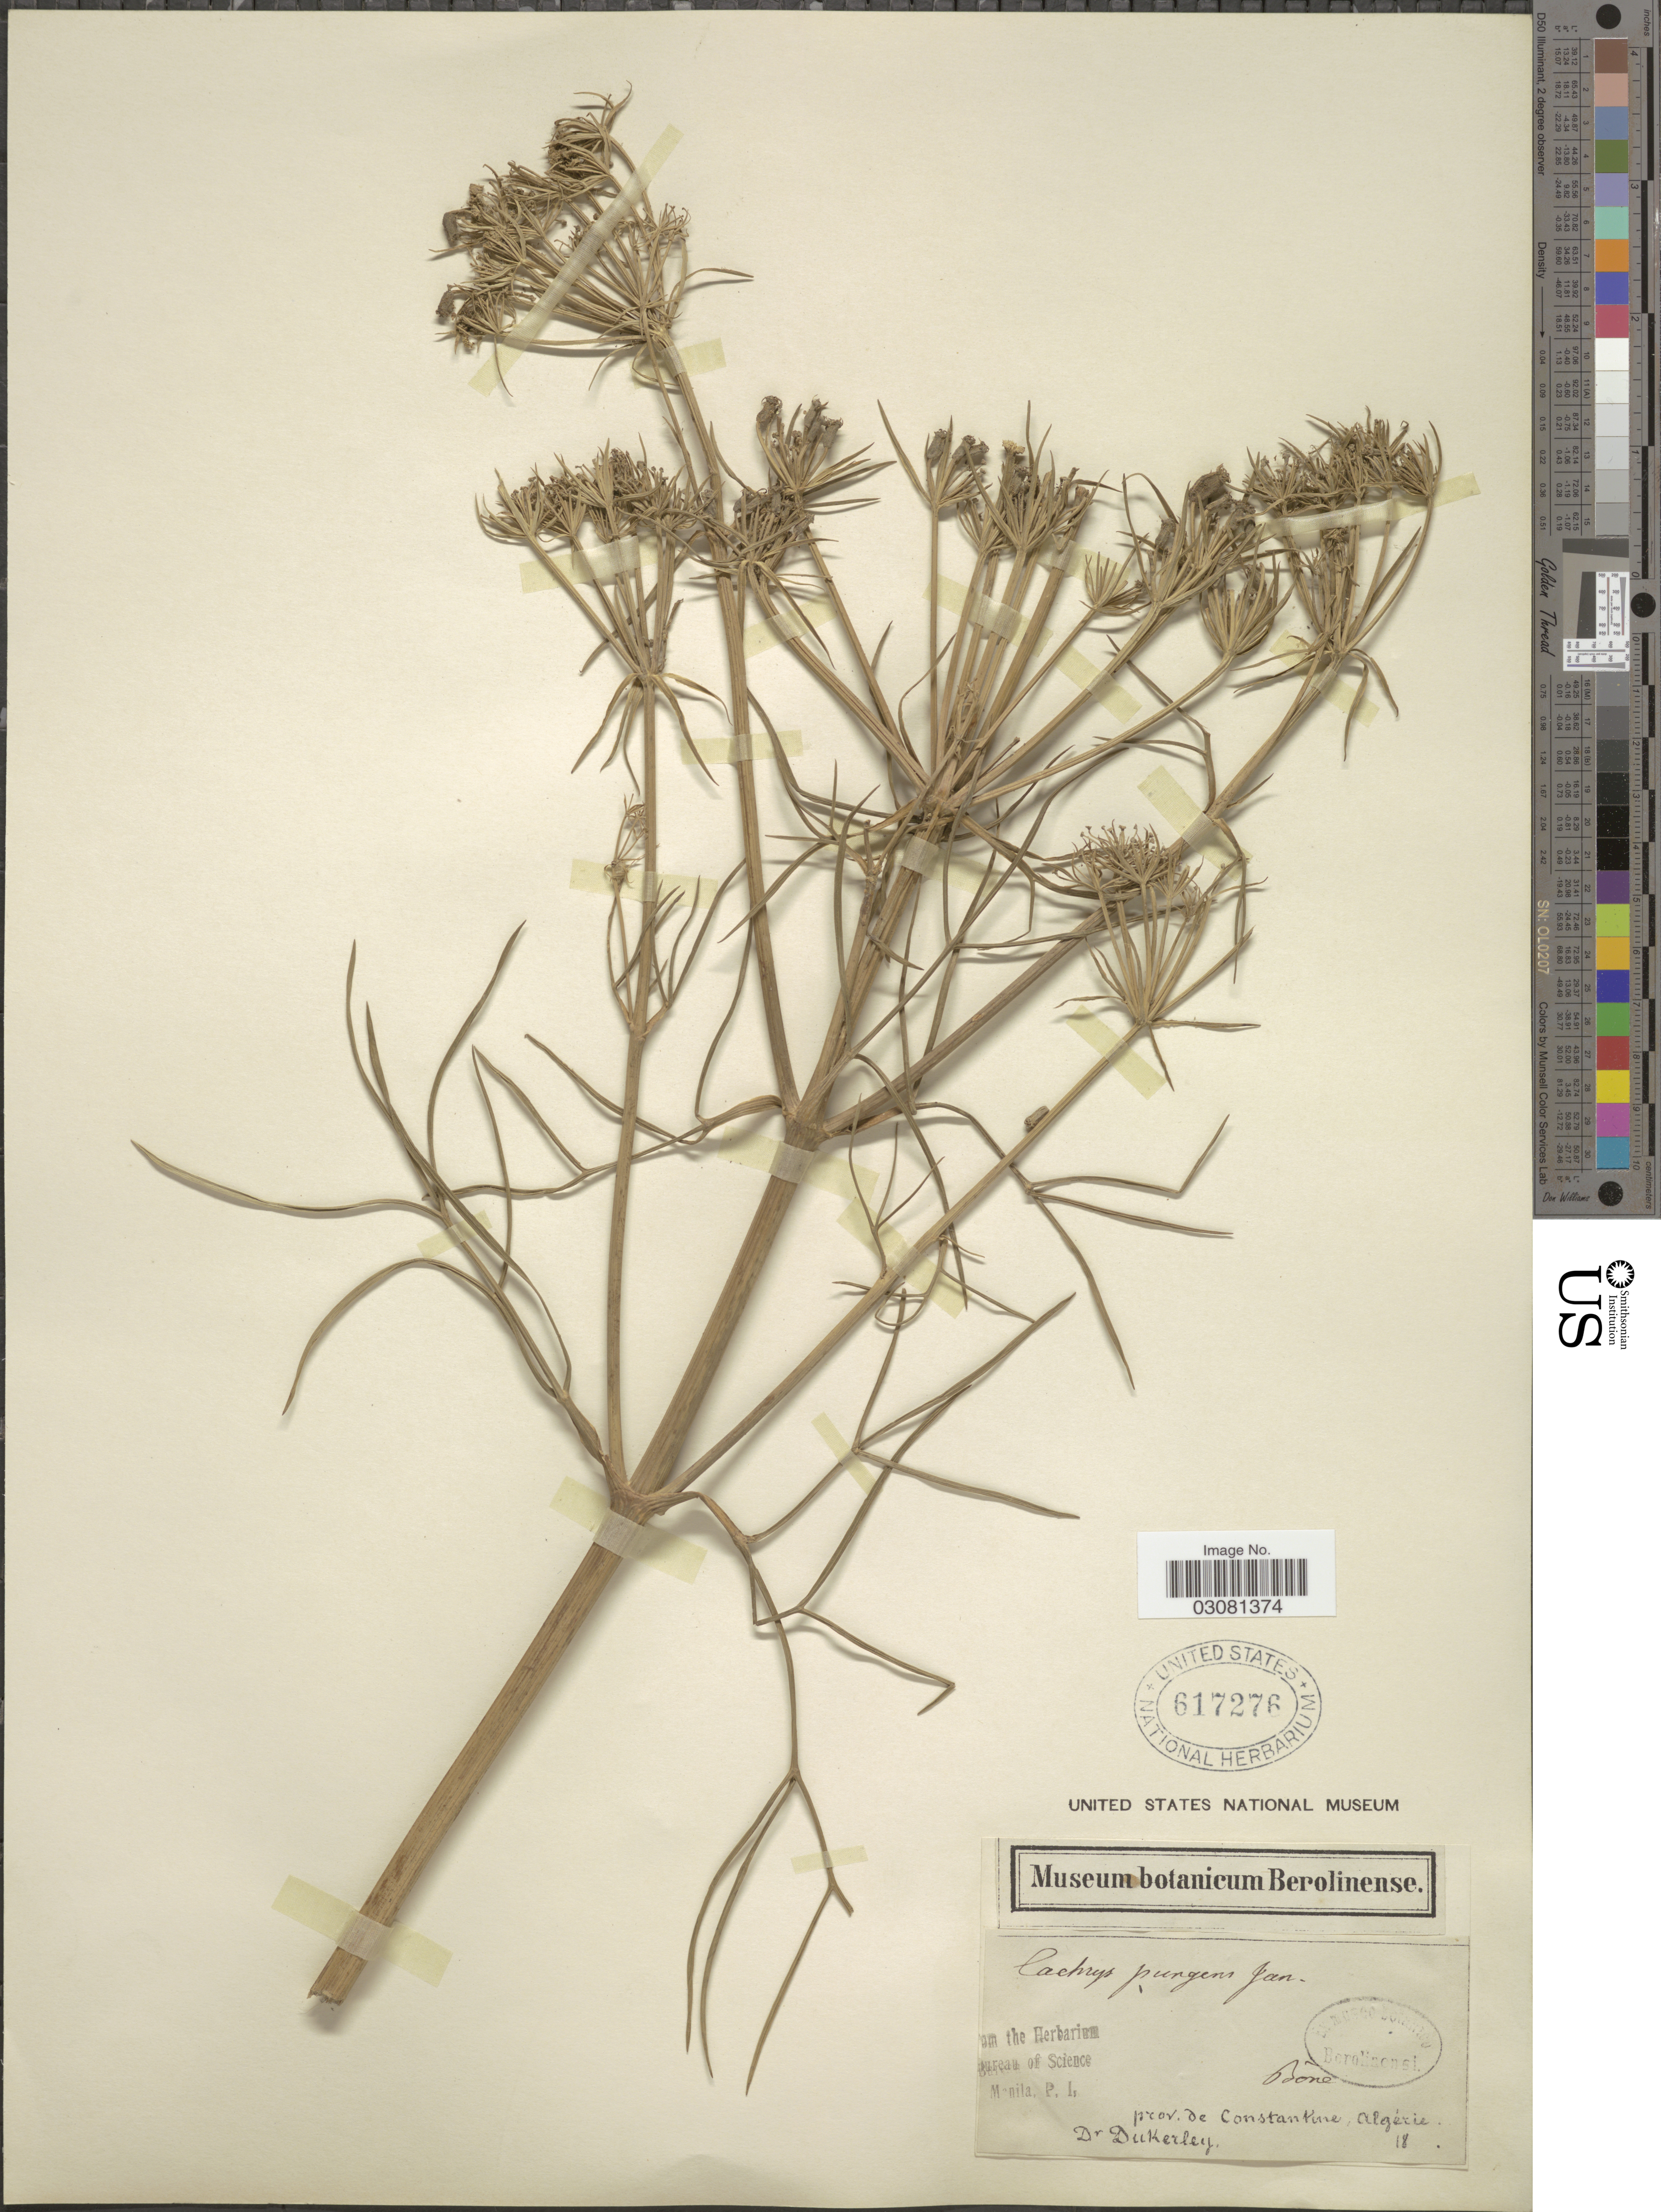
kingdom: Plantae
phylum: Tracheophyta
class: Magnoliopsida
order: Apiales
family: Apiaceae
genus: Cachrys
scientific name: Cachrys pungens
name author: Jan ex Gussone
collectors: Dukerley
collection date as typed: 18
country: Algeria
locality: Bóne. Prov. de Constantine.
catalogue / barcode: US 617276